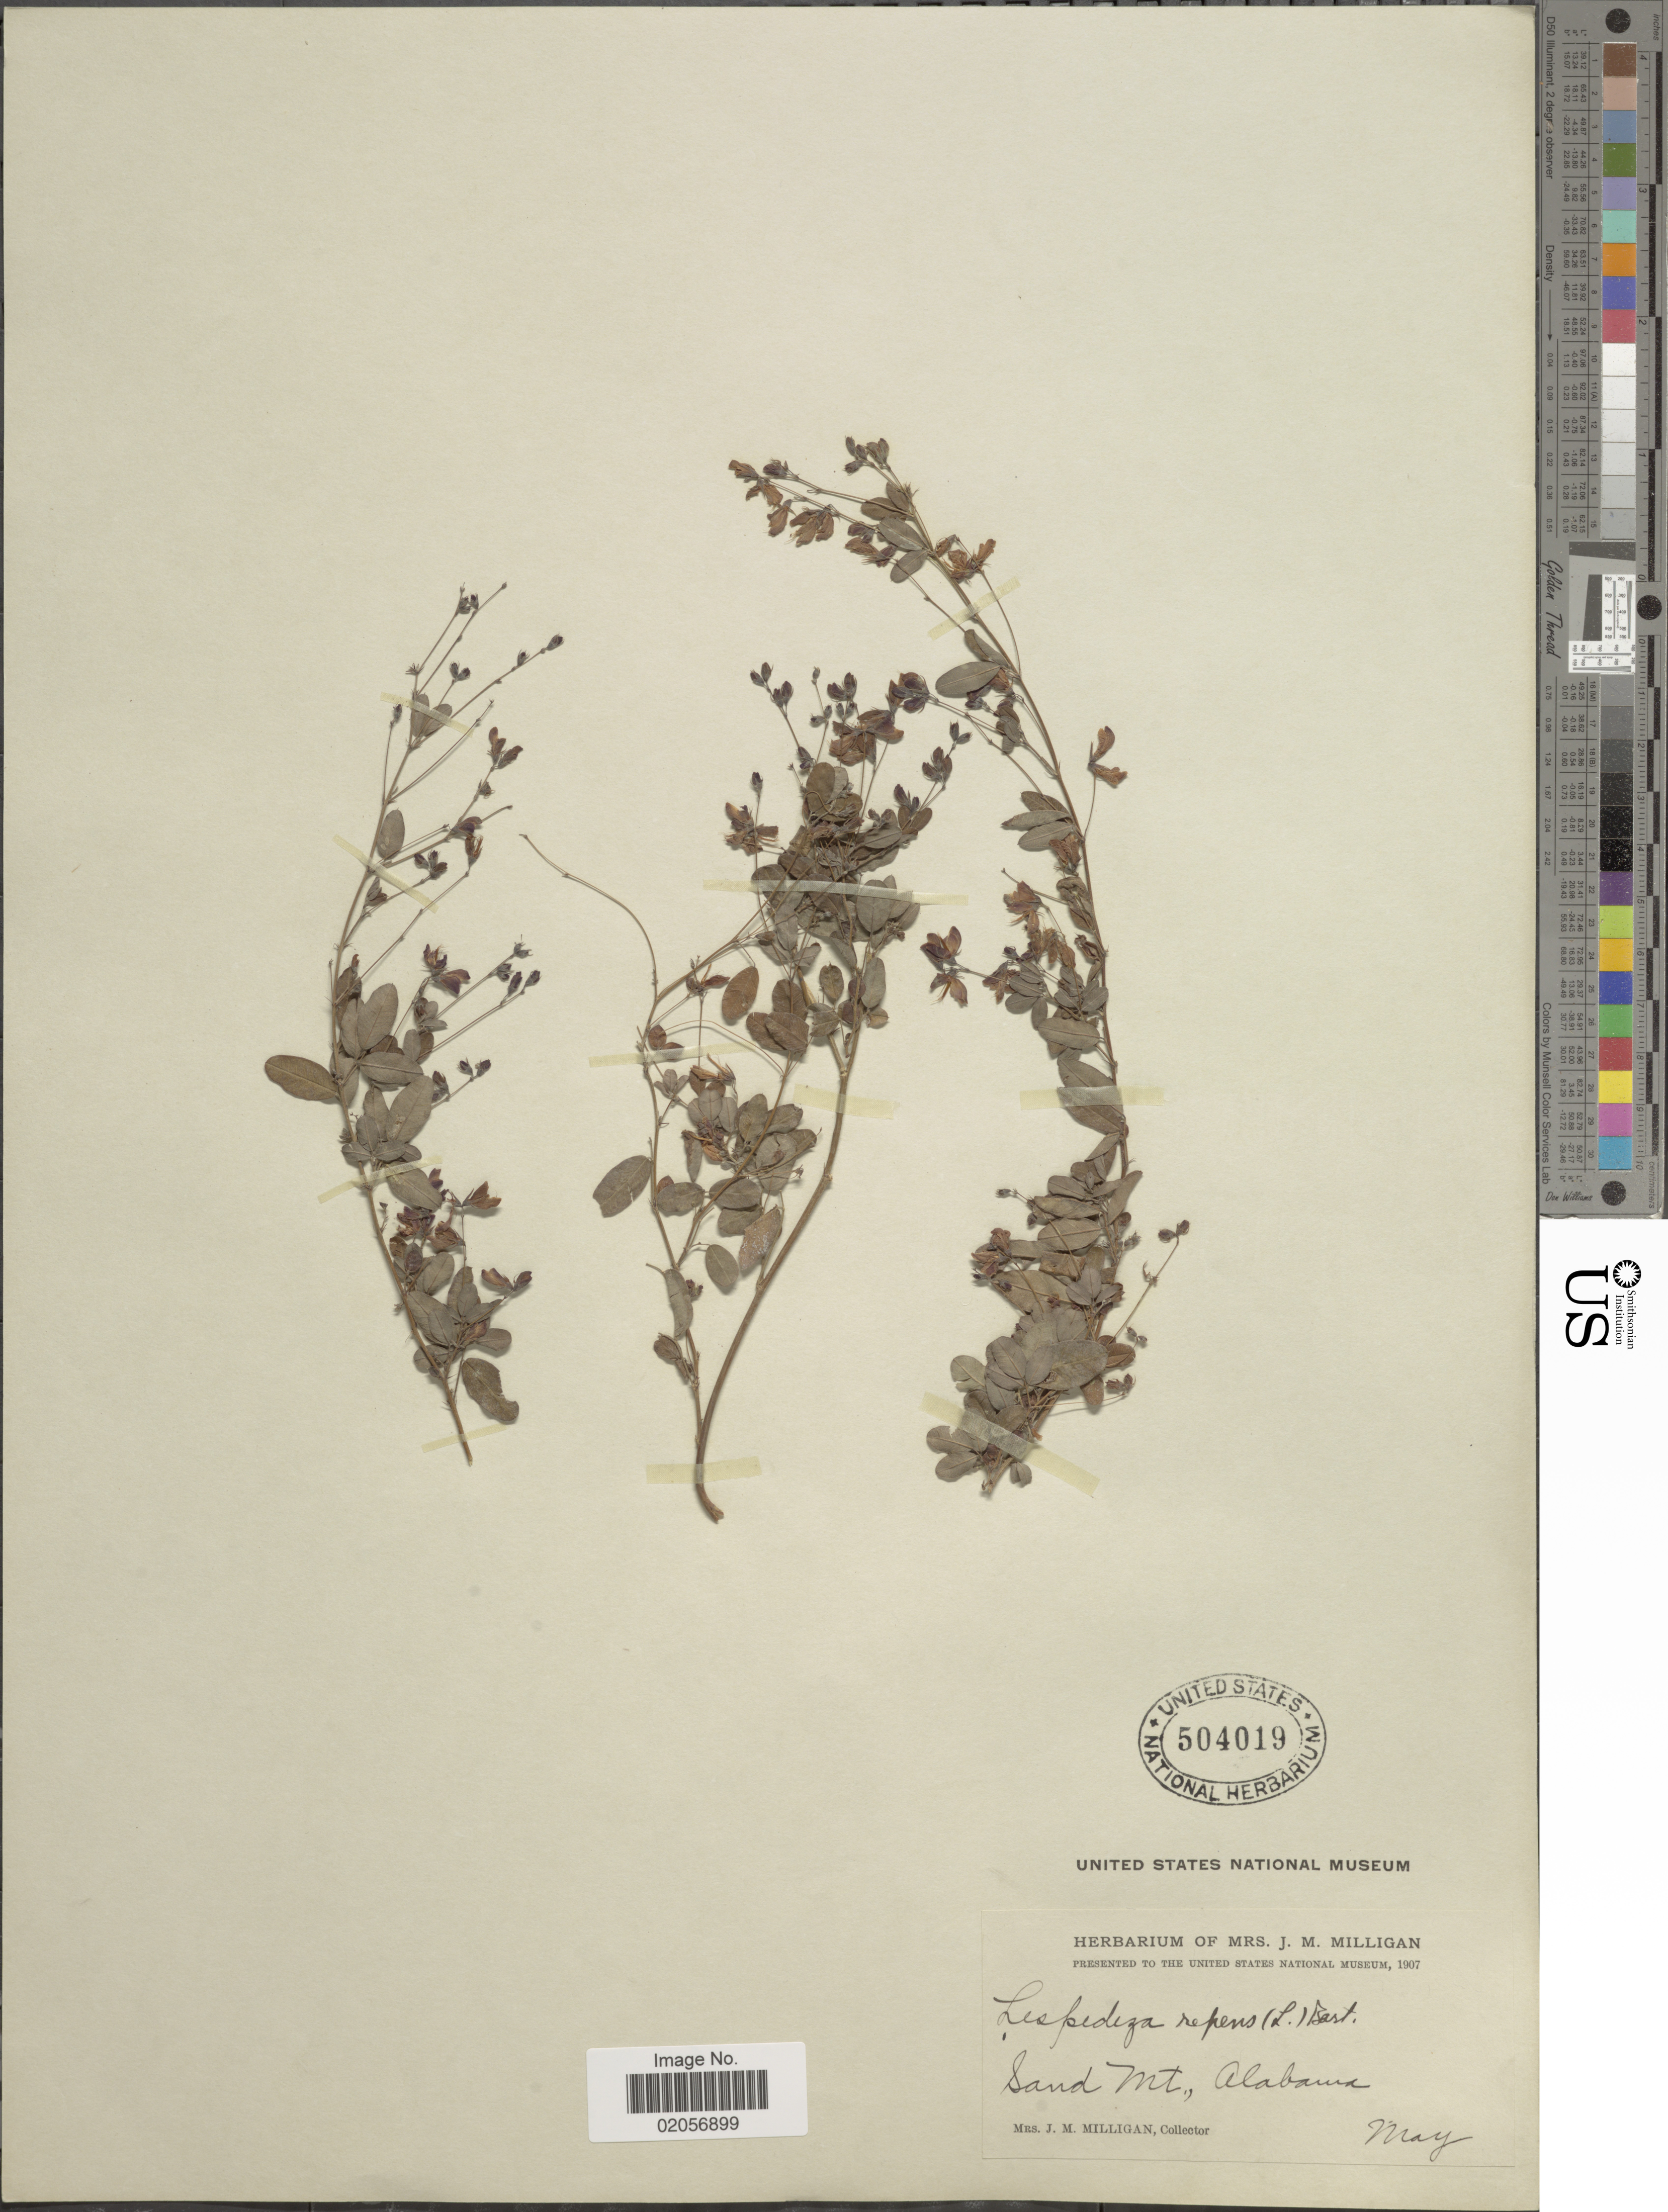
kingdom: Plantae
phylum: Tracheophyta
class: Magnoliopsida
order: Fabales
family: Fabaceae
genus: Lespedeza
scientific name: Lespedeza repens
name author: (L.) W.P.C. Barton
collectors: J. Milligan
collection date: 1907-05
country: United States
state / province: Alabama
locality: Sand Mt.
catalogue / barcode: US 504019